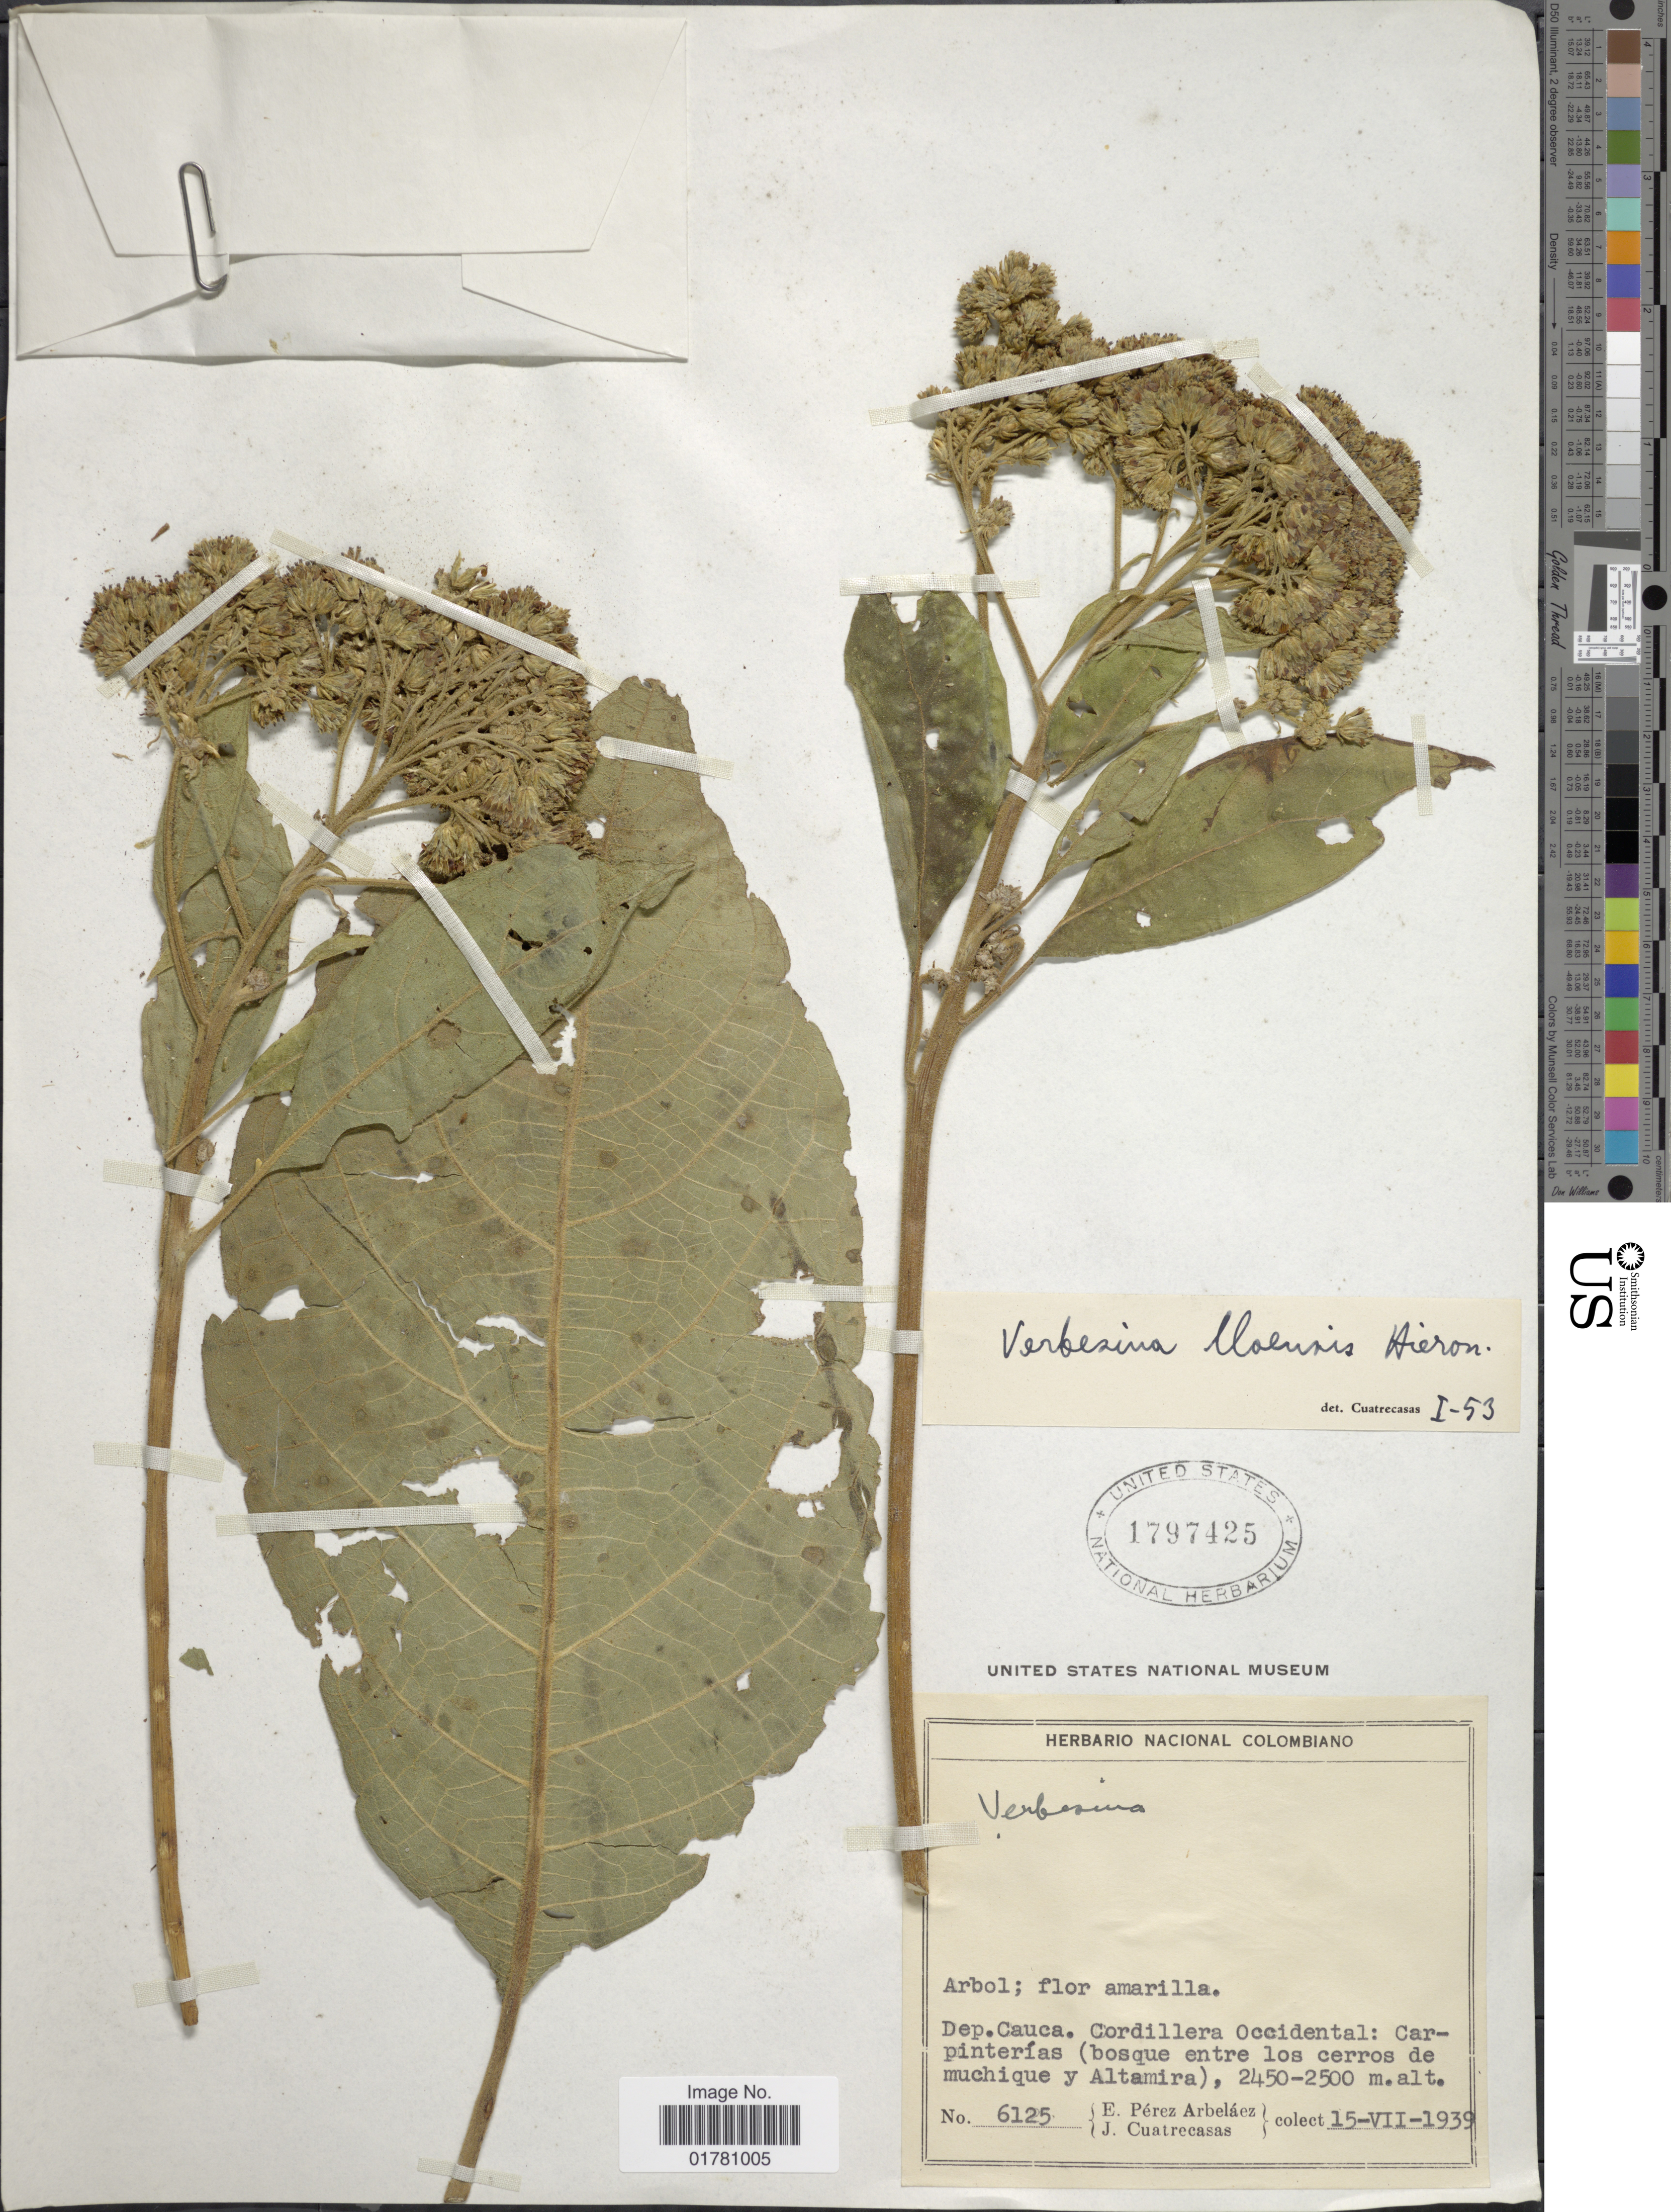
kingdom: Plantae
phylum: Tracheophyta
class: Magnoliopsida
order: Asterales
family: Asteraceae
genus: Verbesina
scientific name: Verbesina lloensis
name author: Hieron.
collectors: E. Pérez Arbeláez & J. Cuatrecasas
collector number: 6125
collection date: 1939-07-15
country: Colombia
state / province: Cauca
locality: Dep. Cauca. Cordillera Occidental: Carpinterías (bosque entre los cerros de muchique y Altamira)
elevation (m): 2450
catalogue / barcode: US 1797425